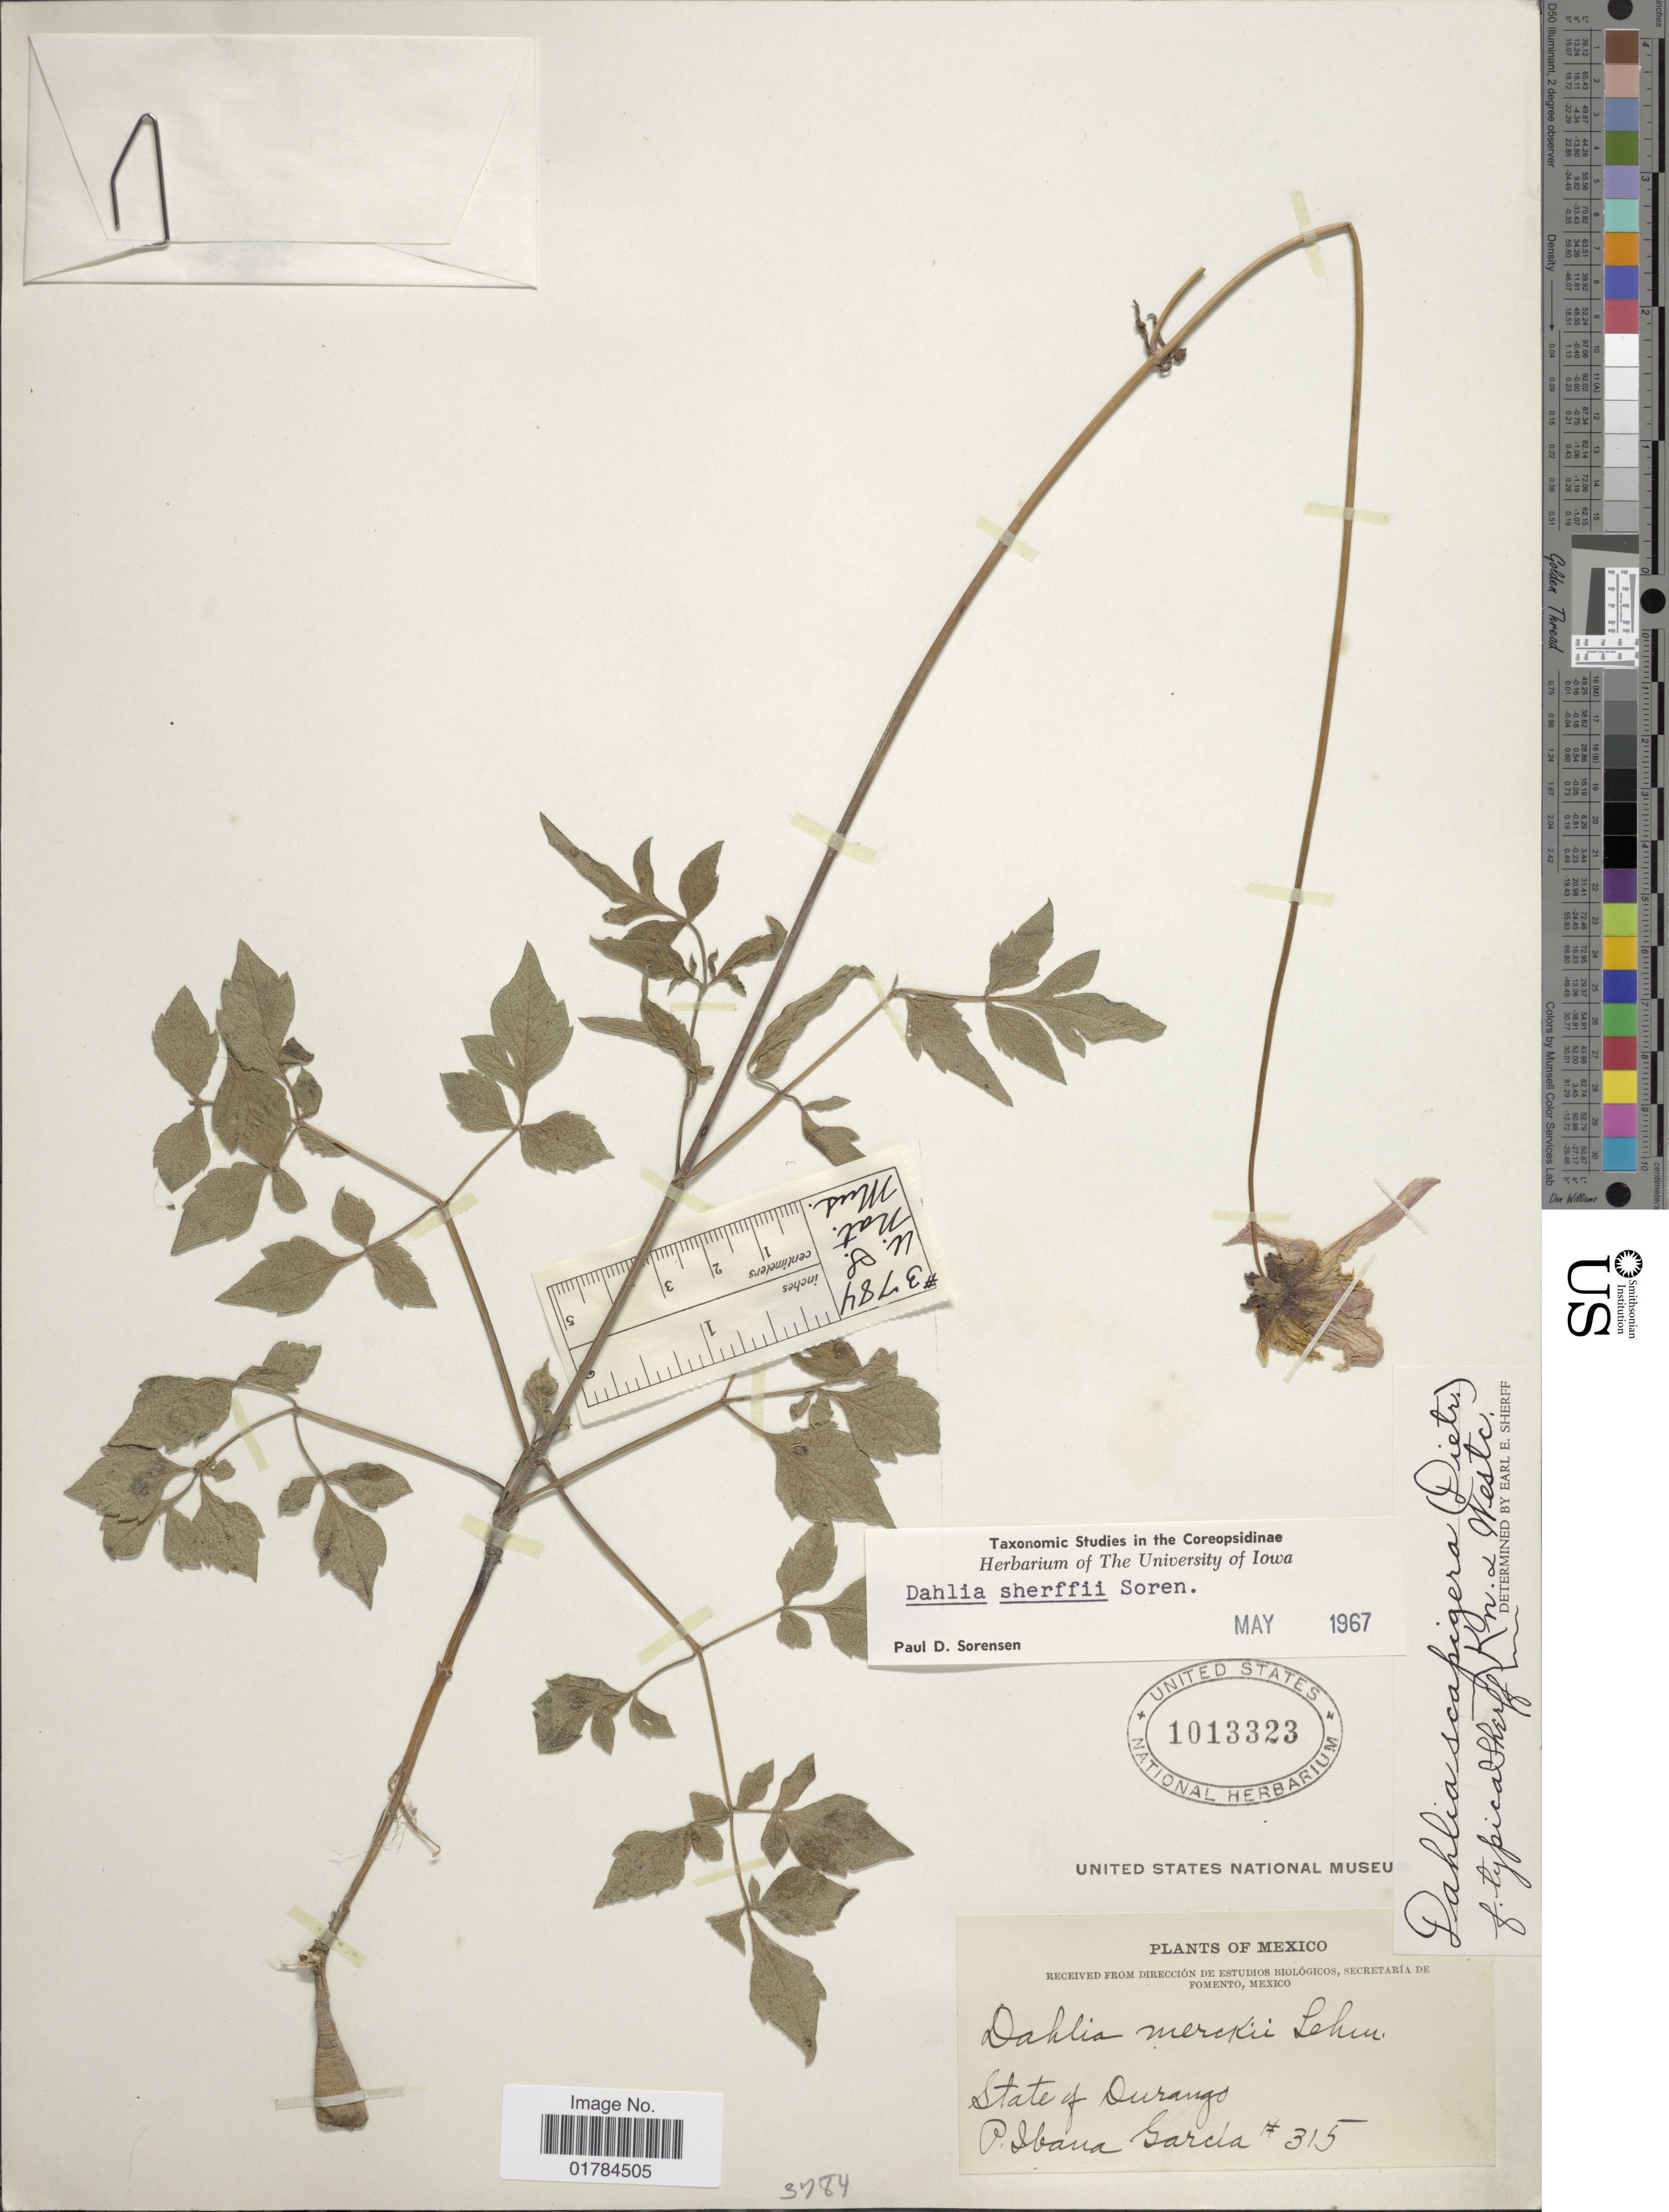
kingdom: Plantae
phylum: Tracheophyta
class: Magnoliopsida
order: Asterales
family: Asteraceae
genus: Dahlia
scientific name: Dahlia sherffii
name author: P.D. Sørensen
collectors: P. I. Garcia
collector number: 315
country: Mexico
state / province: Durango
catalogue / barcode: US 1013323